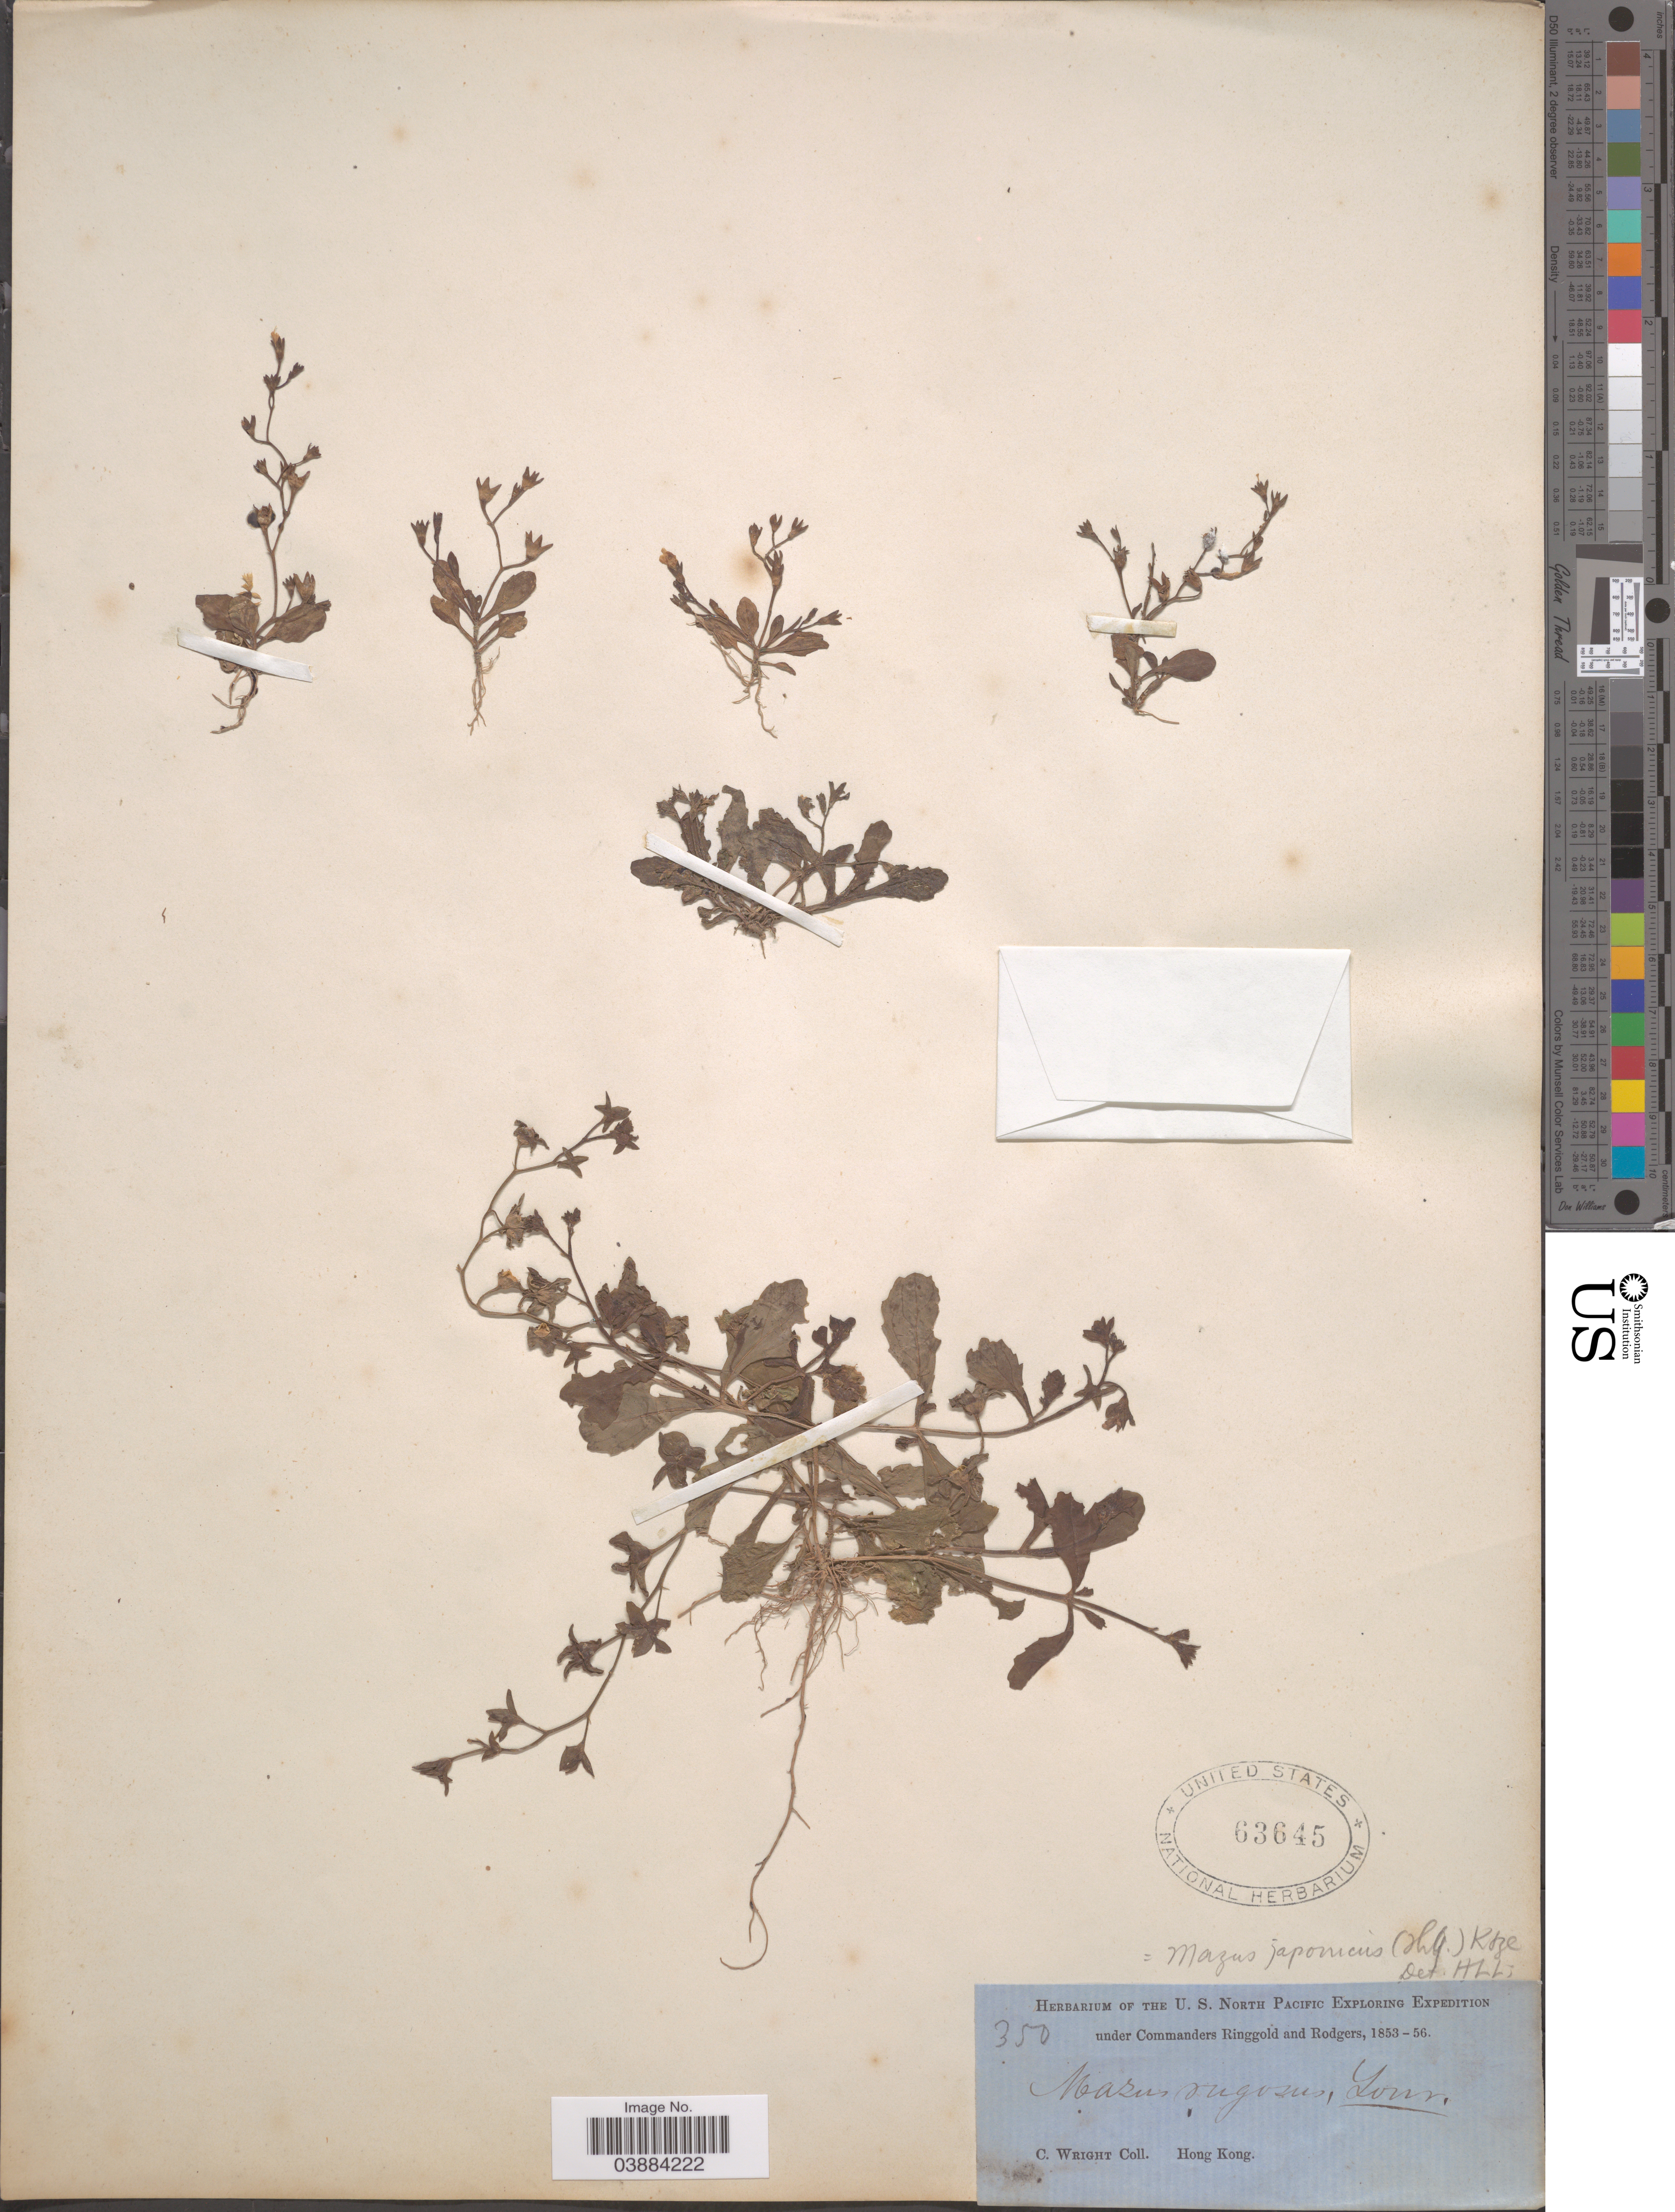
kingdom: Plantae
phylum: Tracheophyta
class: Magnoliopsida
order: Lamiales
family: Mazaceae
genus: Mazus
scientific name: Mazus pumilus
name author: (Burm. f.) Steenis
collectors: C. Wright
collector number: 350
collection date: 1853/1856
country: China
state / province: Hong Kong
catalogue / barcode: US 63645